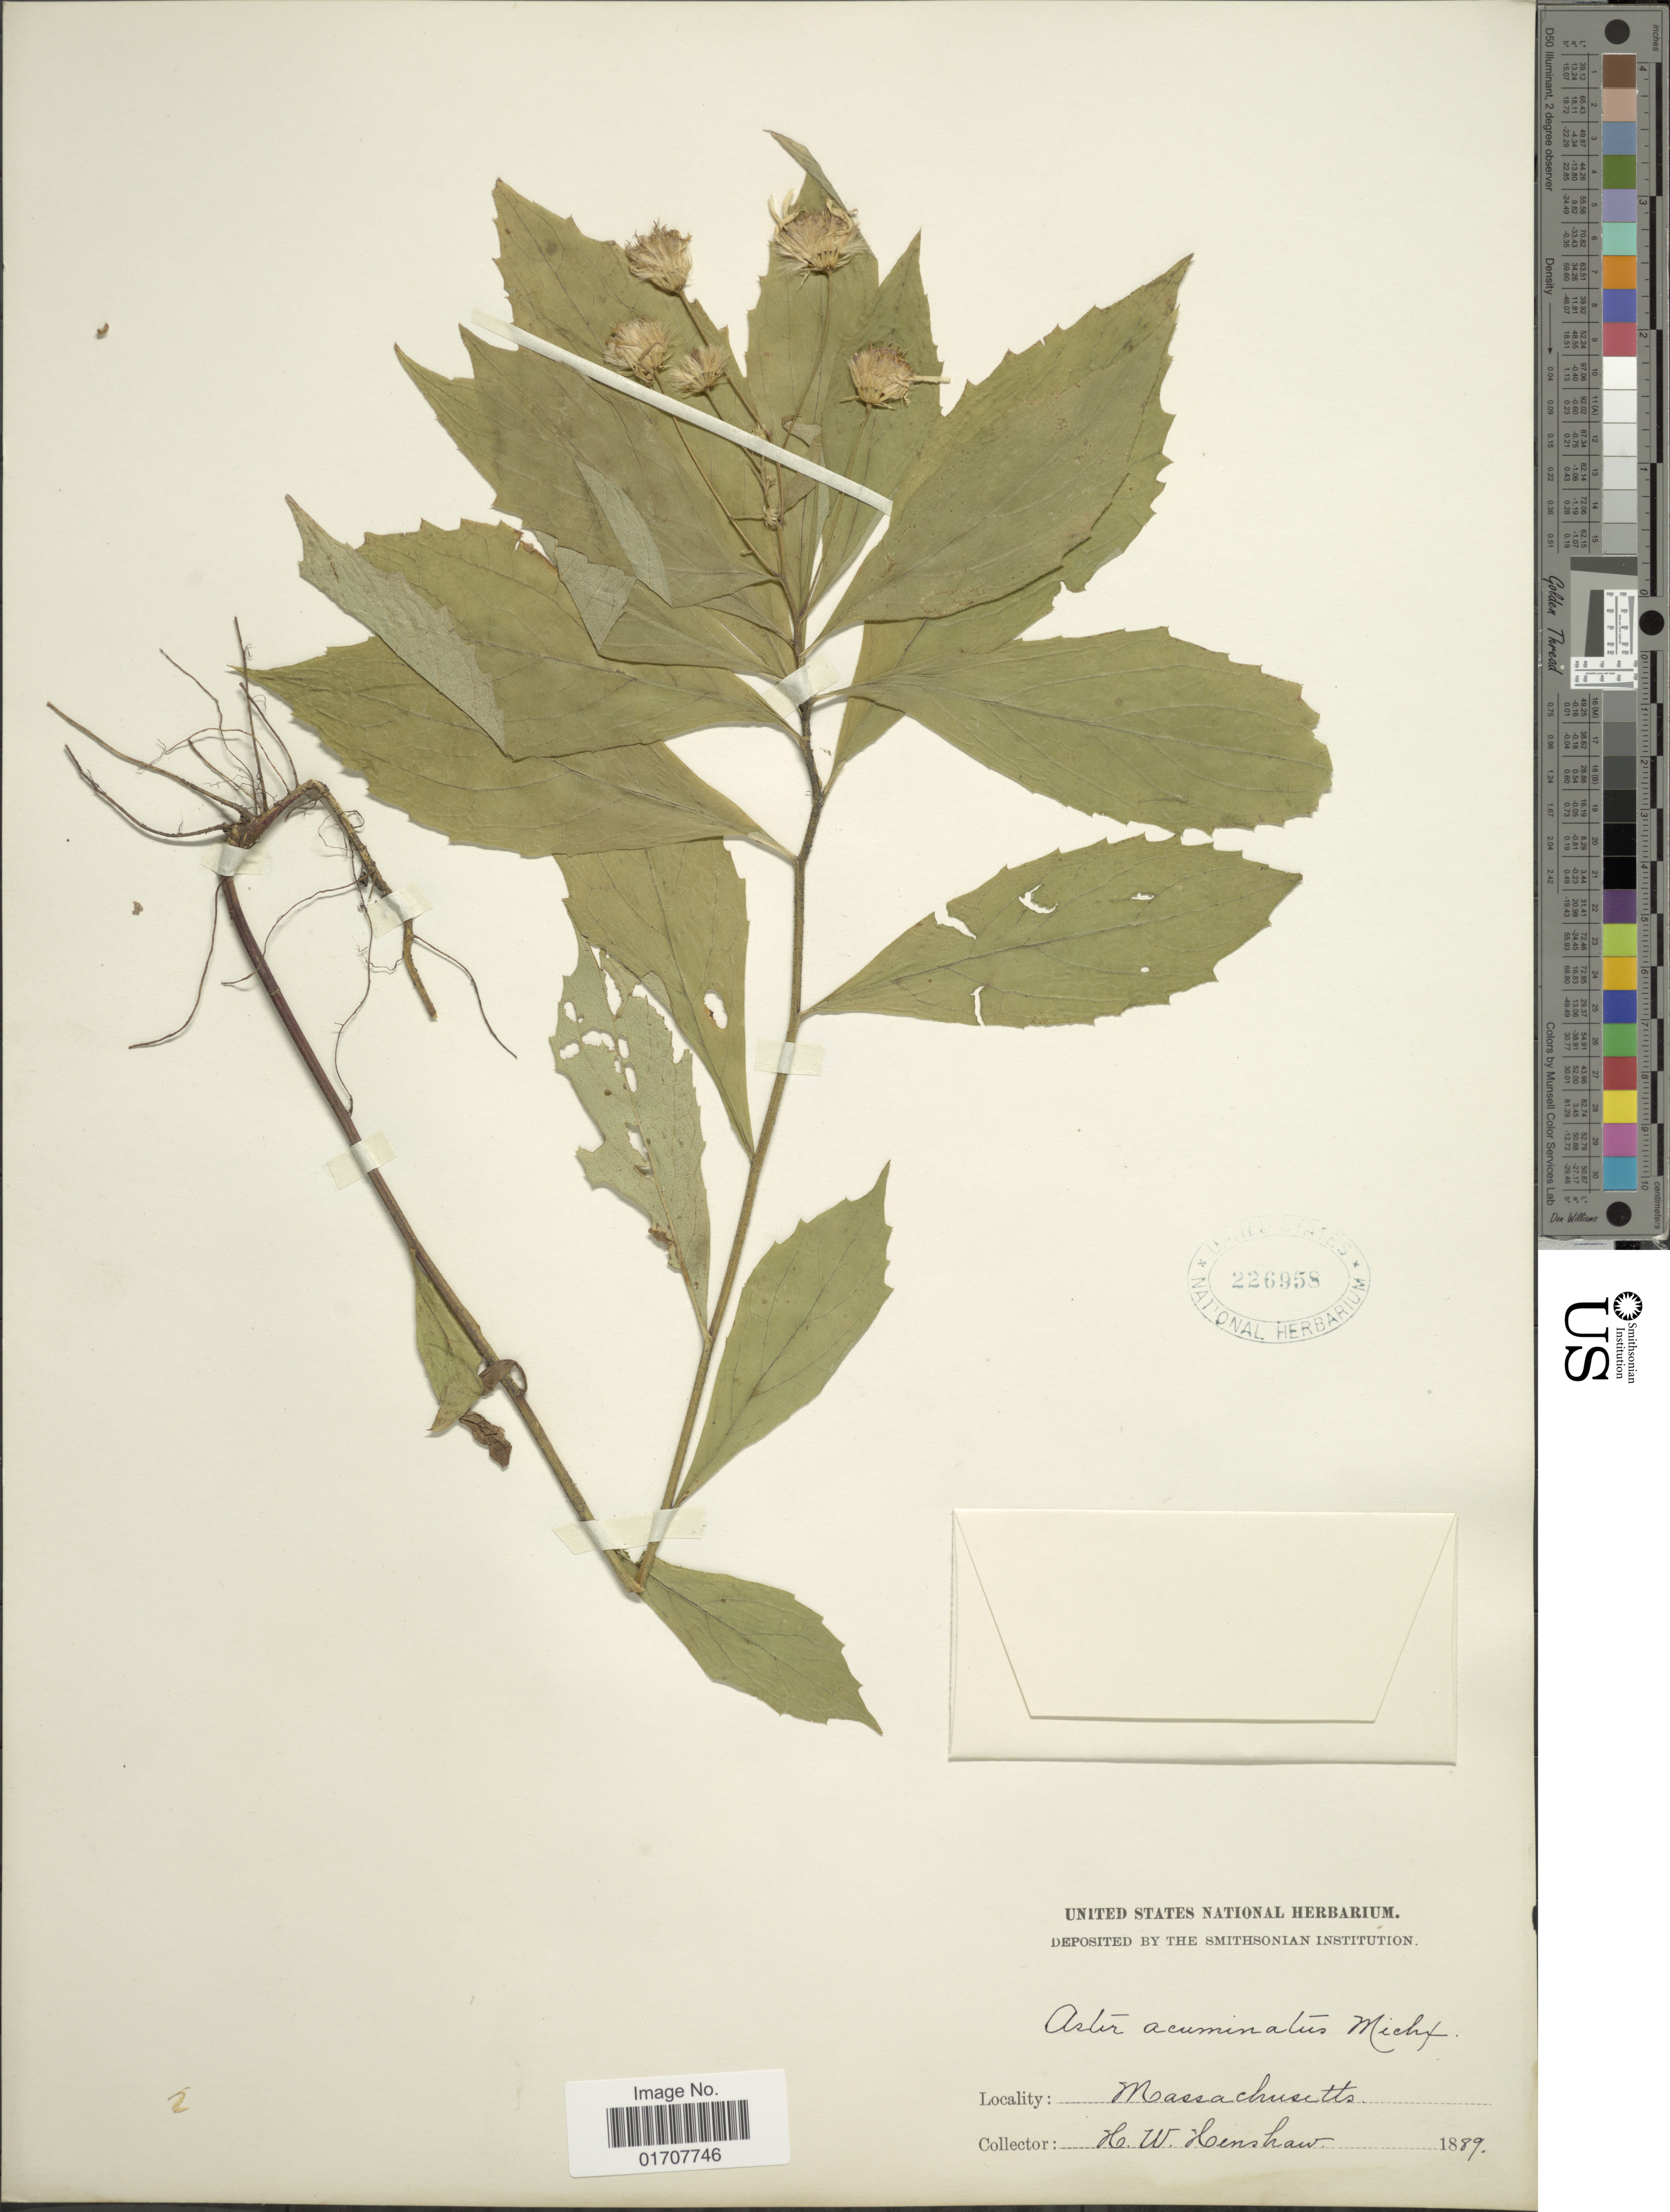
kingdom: Plantae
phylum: Tracheophyta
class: Magnoliopsida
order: Asterales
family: Asteraceae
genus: Oclemena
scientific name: Oclemena acuminata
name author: (Michx.) Greene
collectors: H. Henshaw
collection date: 1889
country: United States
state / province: Massachusetts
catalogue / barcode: US 226958